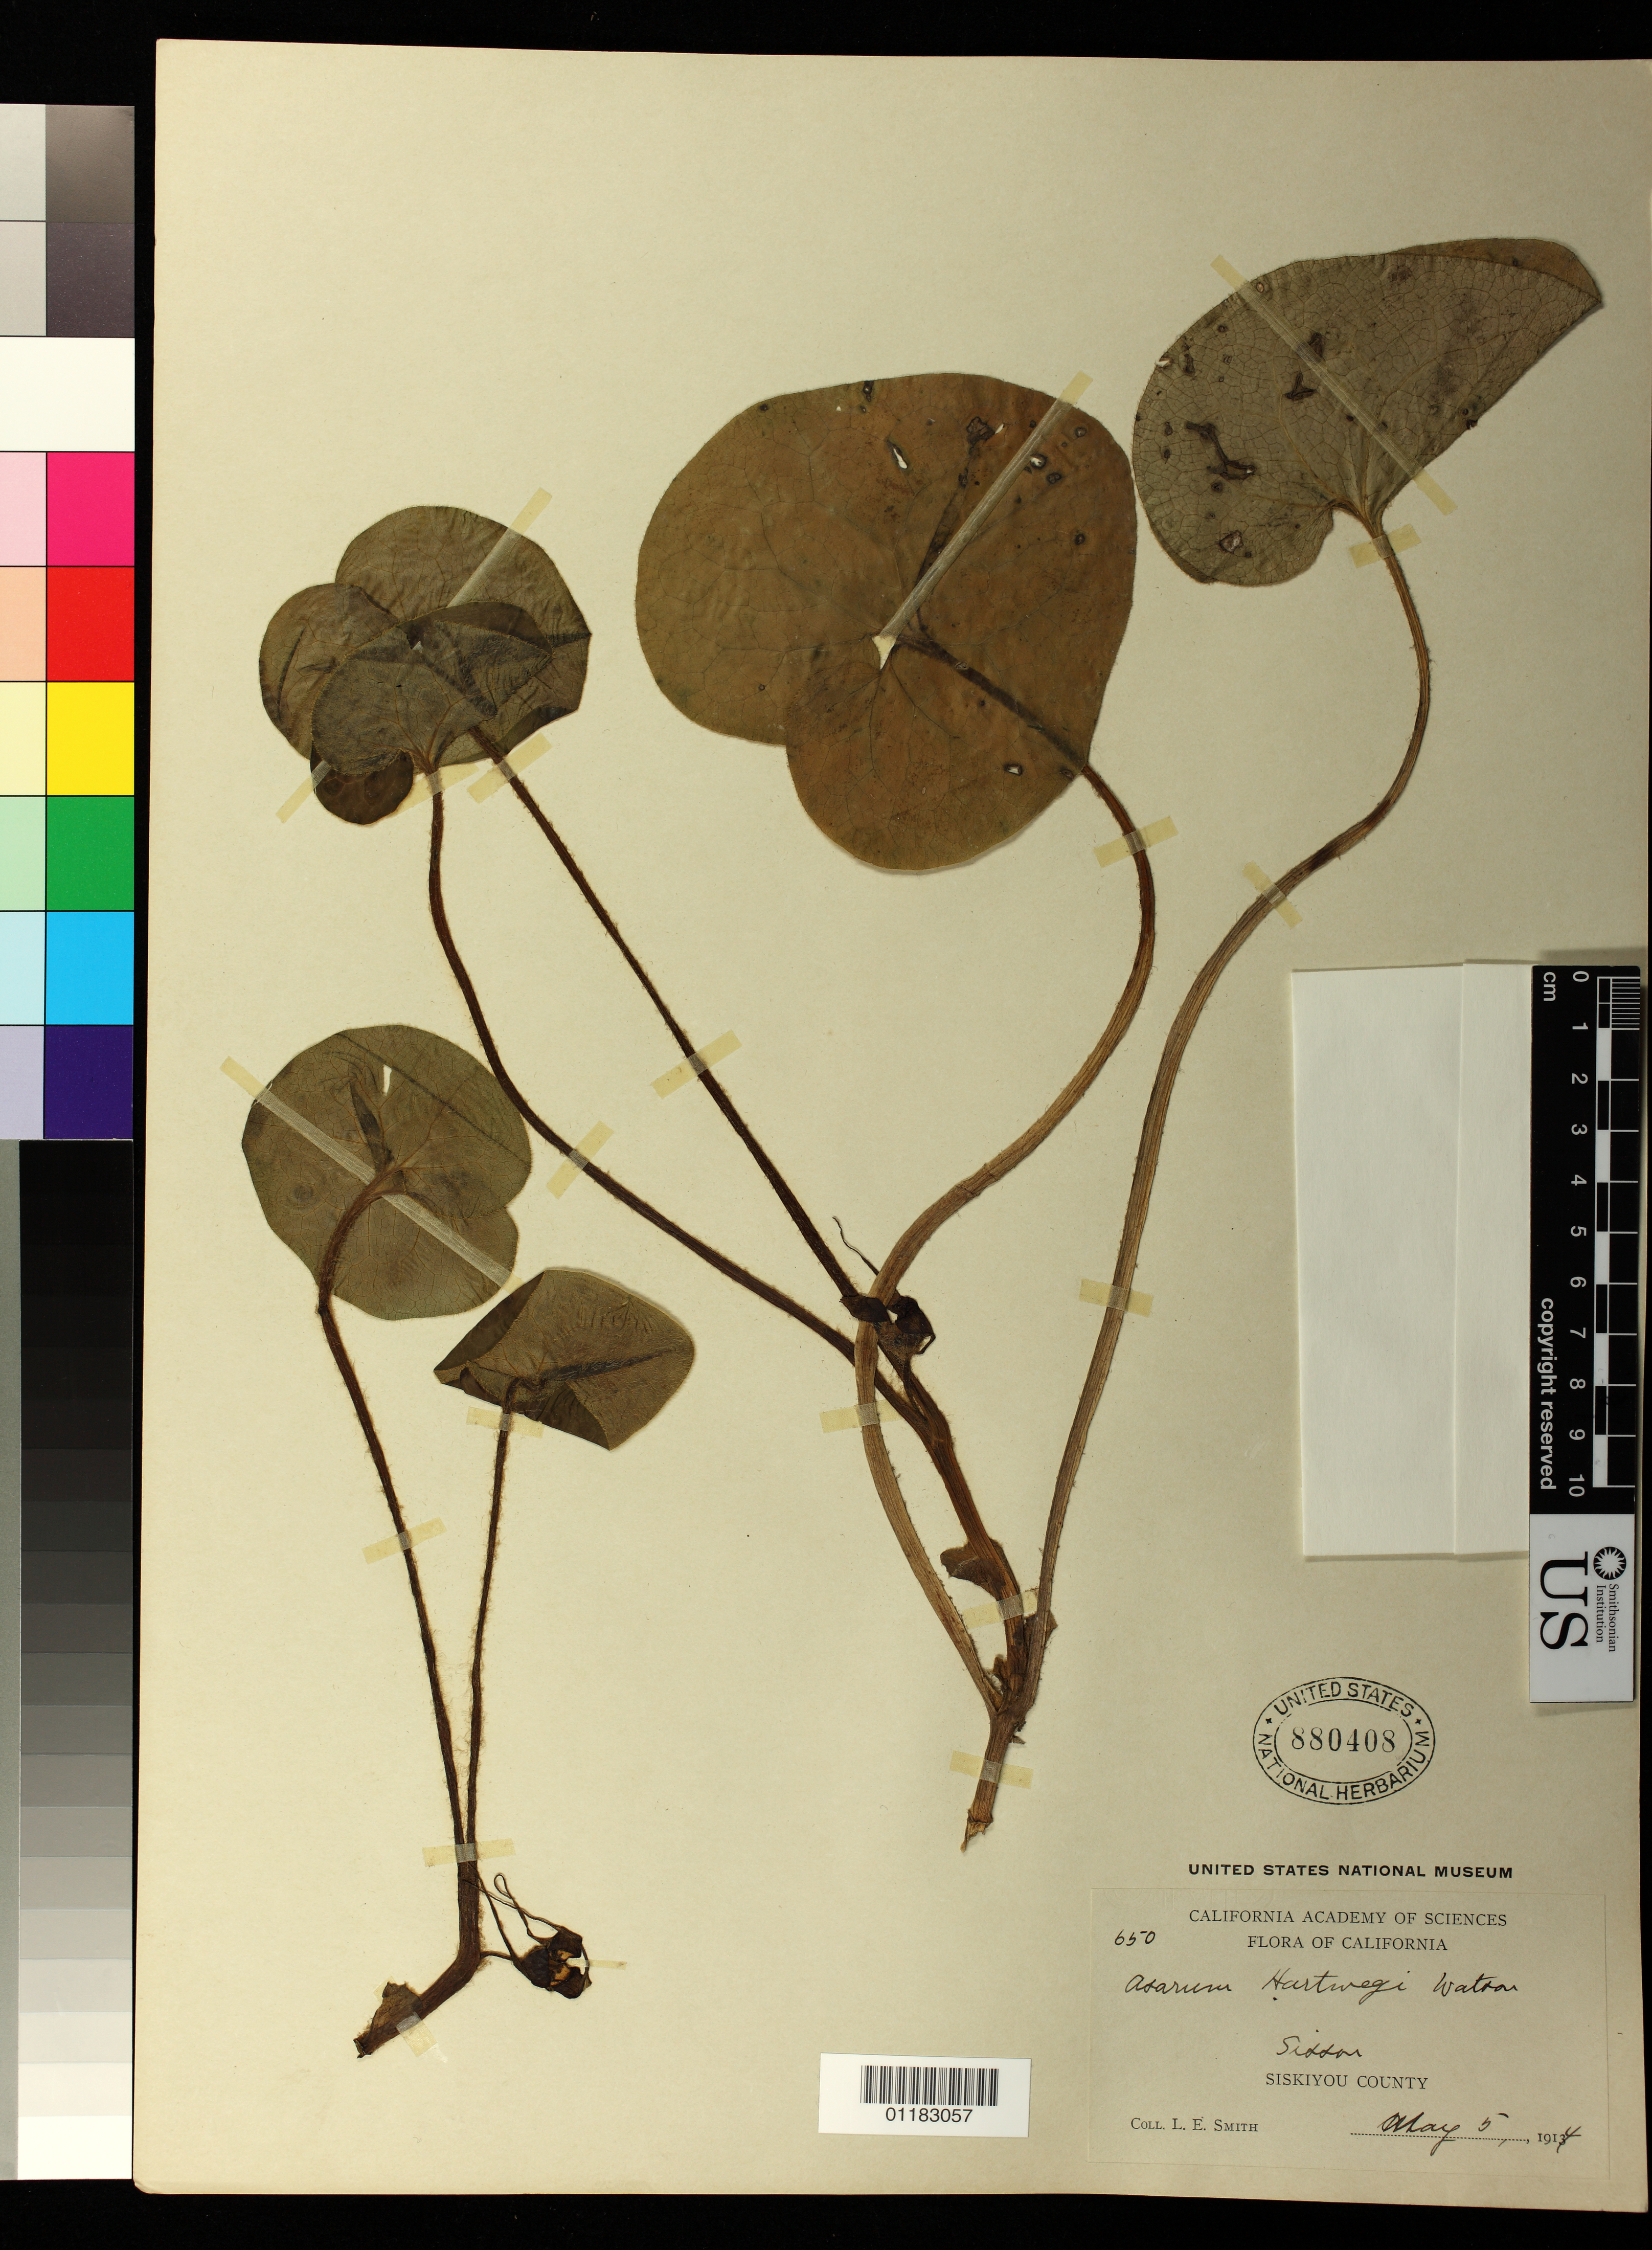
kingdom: Plantae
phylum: Tracheophyta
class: Magnoliopsida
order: Piperales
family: Aristolochiaceae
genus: Asarum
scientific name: Asarum hartwegii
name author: S. Watson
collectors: L. E. Smith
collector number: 650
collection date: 1914-05-05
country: United States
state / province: California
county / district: Siskiyou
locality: Siskiyou County: Sisson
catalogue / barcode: US 880408